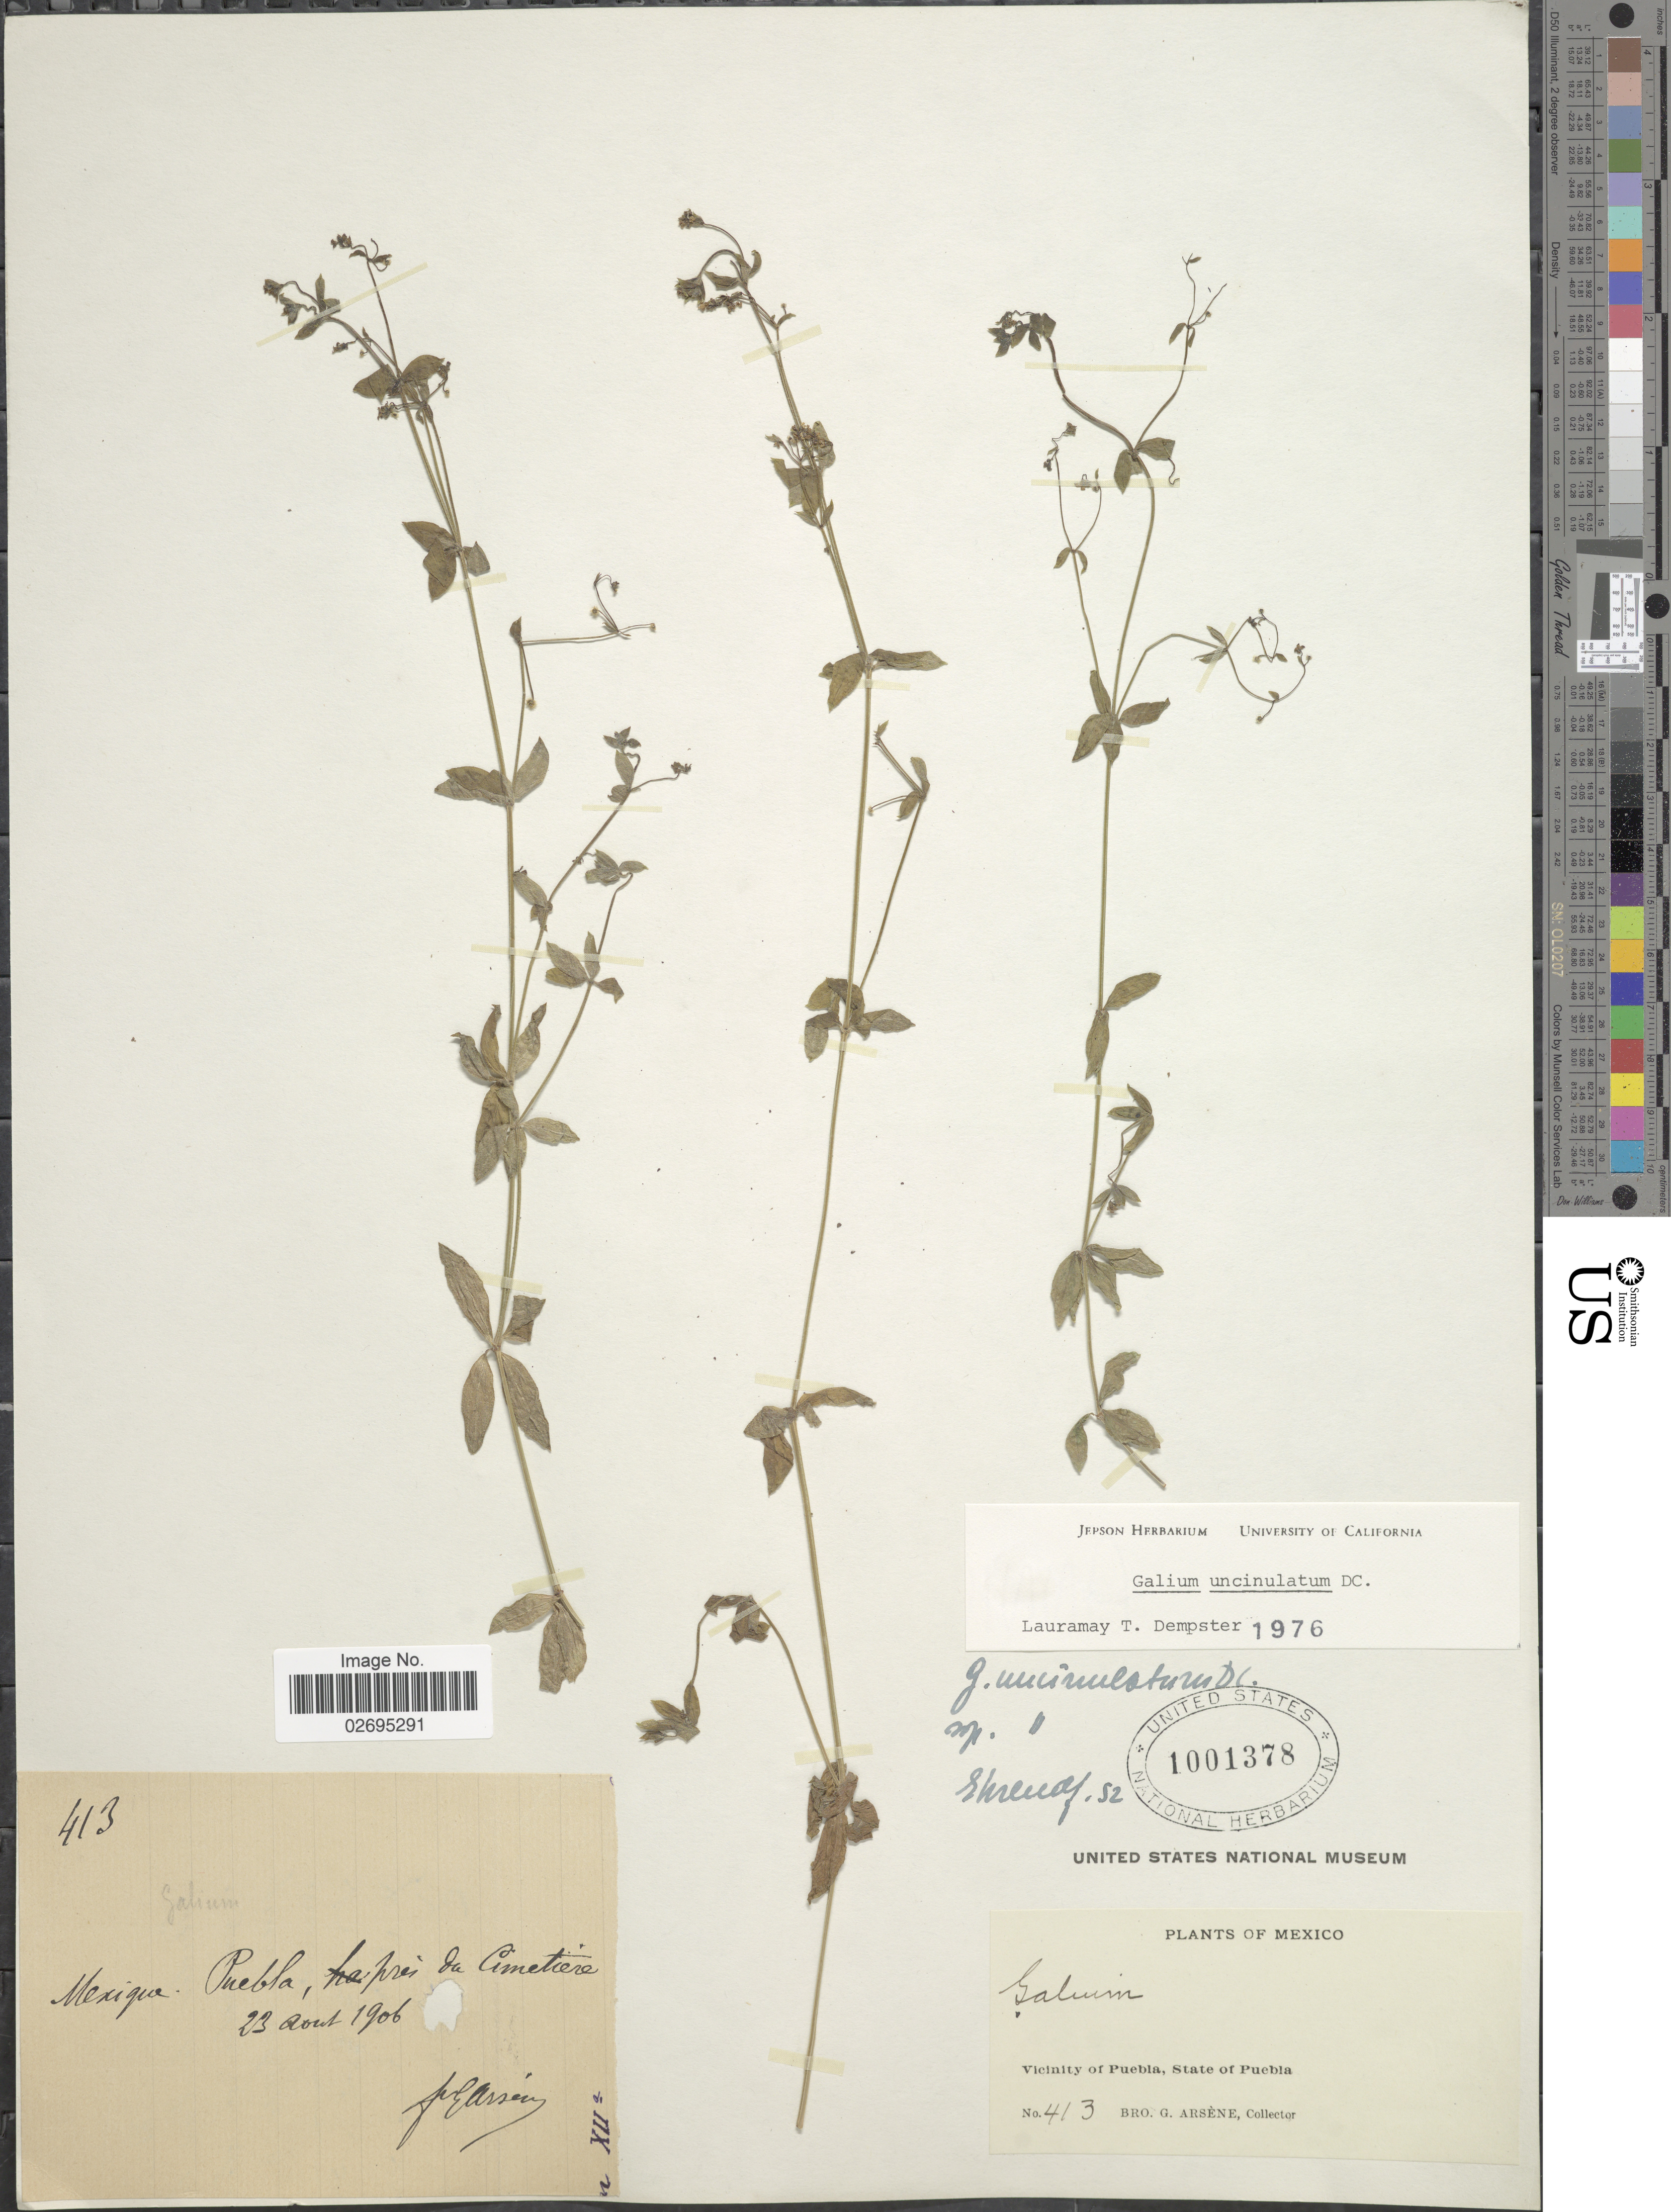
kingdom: Plantae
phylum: Tracheophyta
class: Magnoliopsida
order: Gentianales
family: Rubiaceae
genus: Galium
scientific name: Galium uncinulatum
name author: DC.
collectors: Bro. G. Arsène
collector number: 413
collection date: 1906-08-23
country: Mexico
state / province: Puebla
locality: Prés du cimetiére [Near cemetary], Vicinity of Puebla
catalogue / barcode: US 1001378